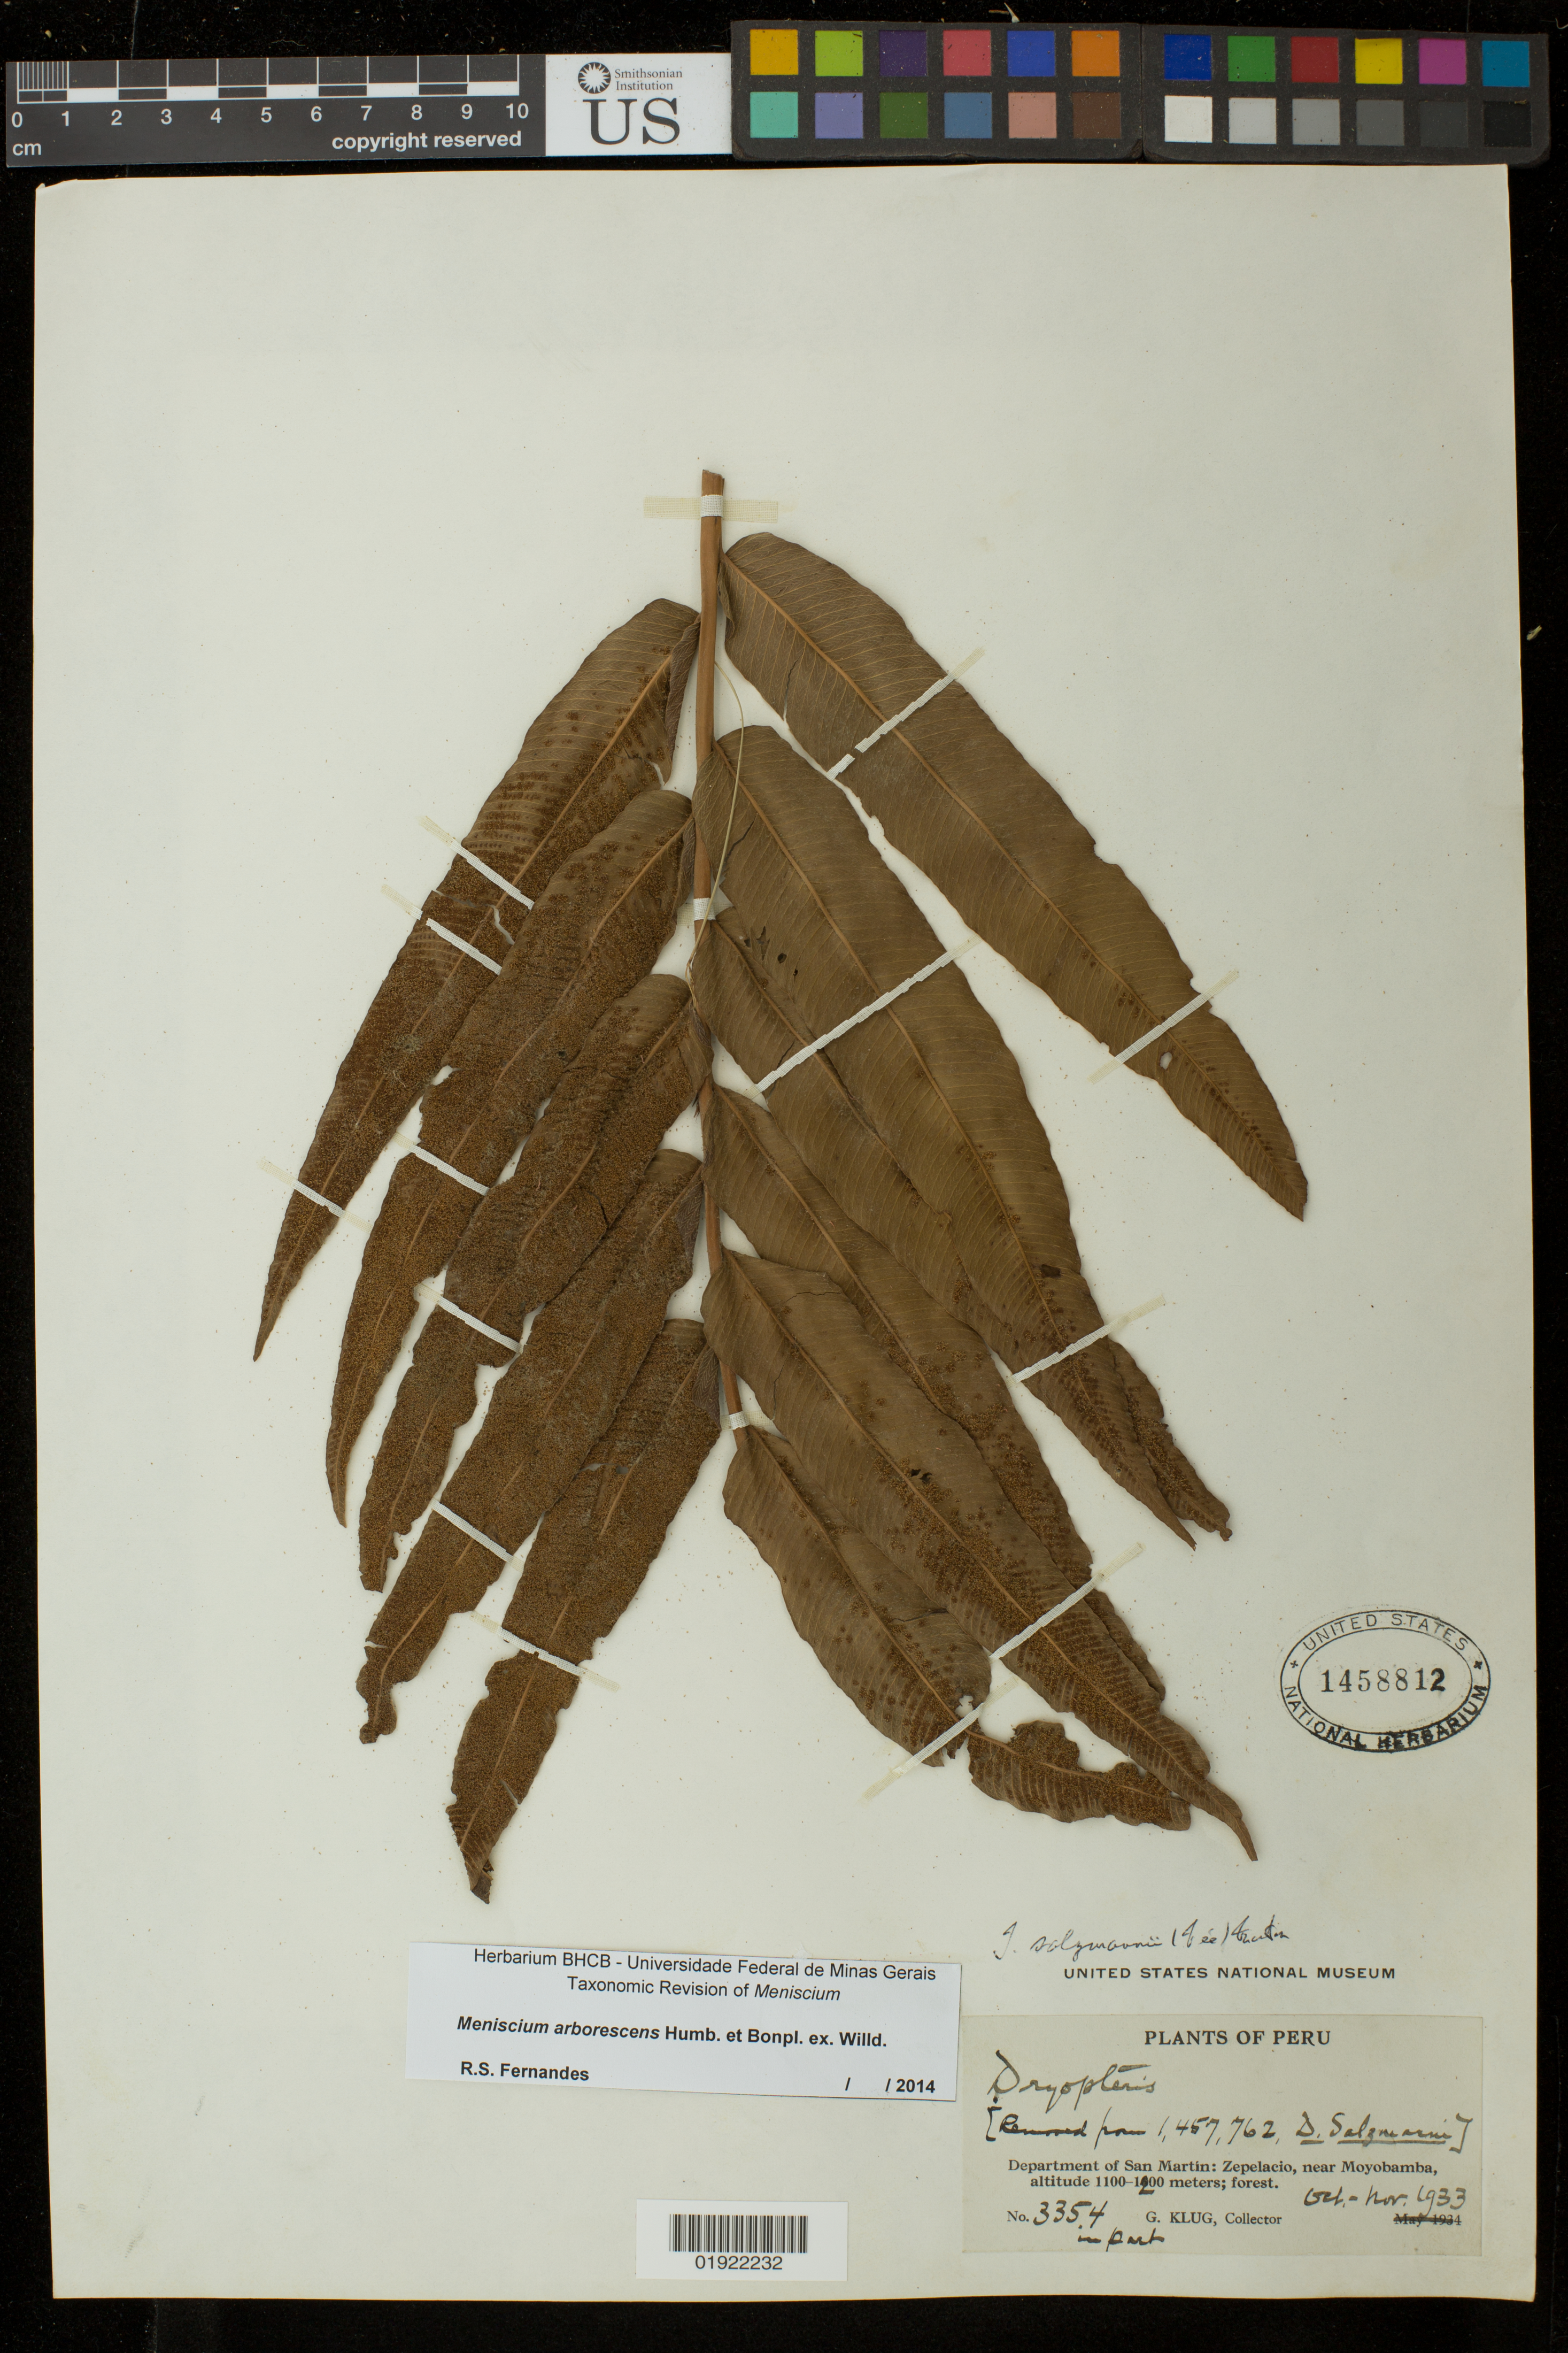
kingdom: Plantae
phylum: Tracheophyta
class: Polypodiopsida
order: Polypodiales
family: Thelypteridaceae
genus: Meniscium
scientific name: Meniscium arborescens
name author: Humb. & Bonpl. ex Willd.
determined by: Fernandes, R. S.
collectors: G. Klug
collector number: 3354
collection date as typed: Oct.-Nov. 1933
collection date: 1933-10/1933-11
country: Peru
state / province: San Martín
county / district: Moyobamba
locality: Zepelacio, near Moyobamba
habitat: forest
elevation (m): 1100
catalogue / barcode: US 1458812